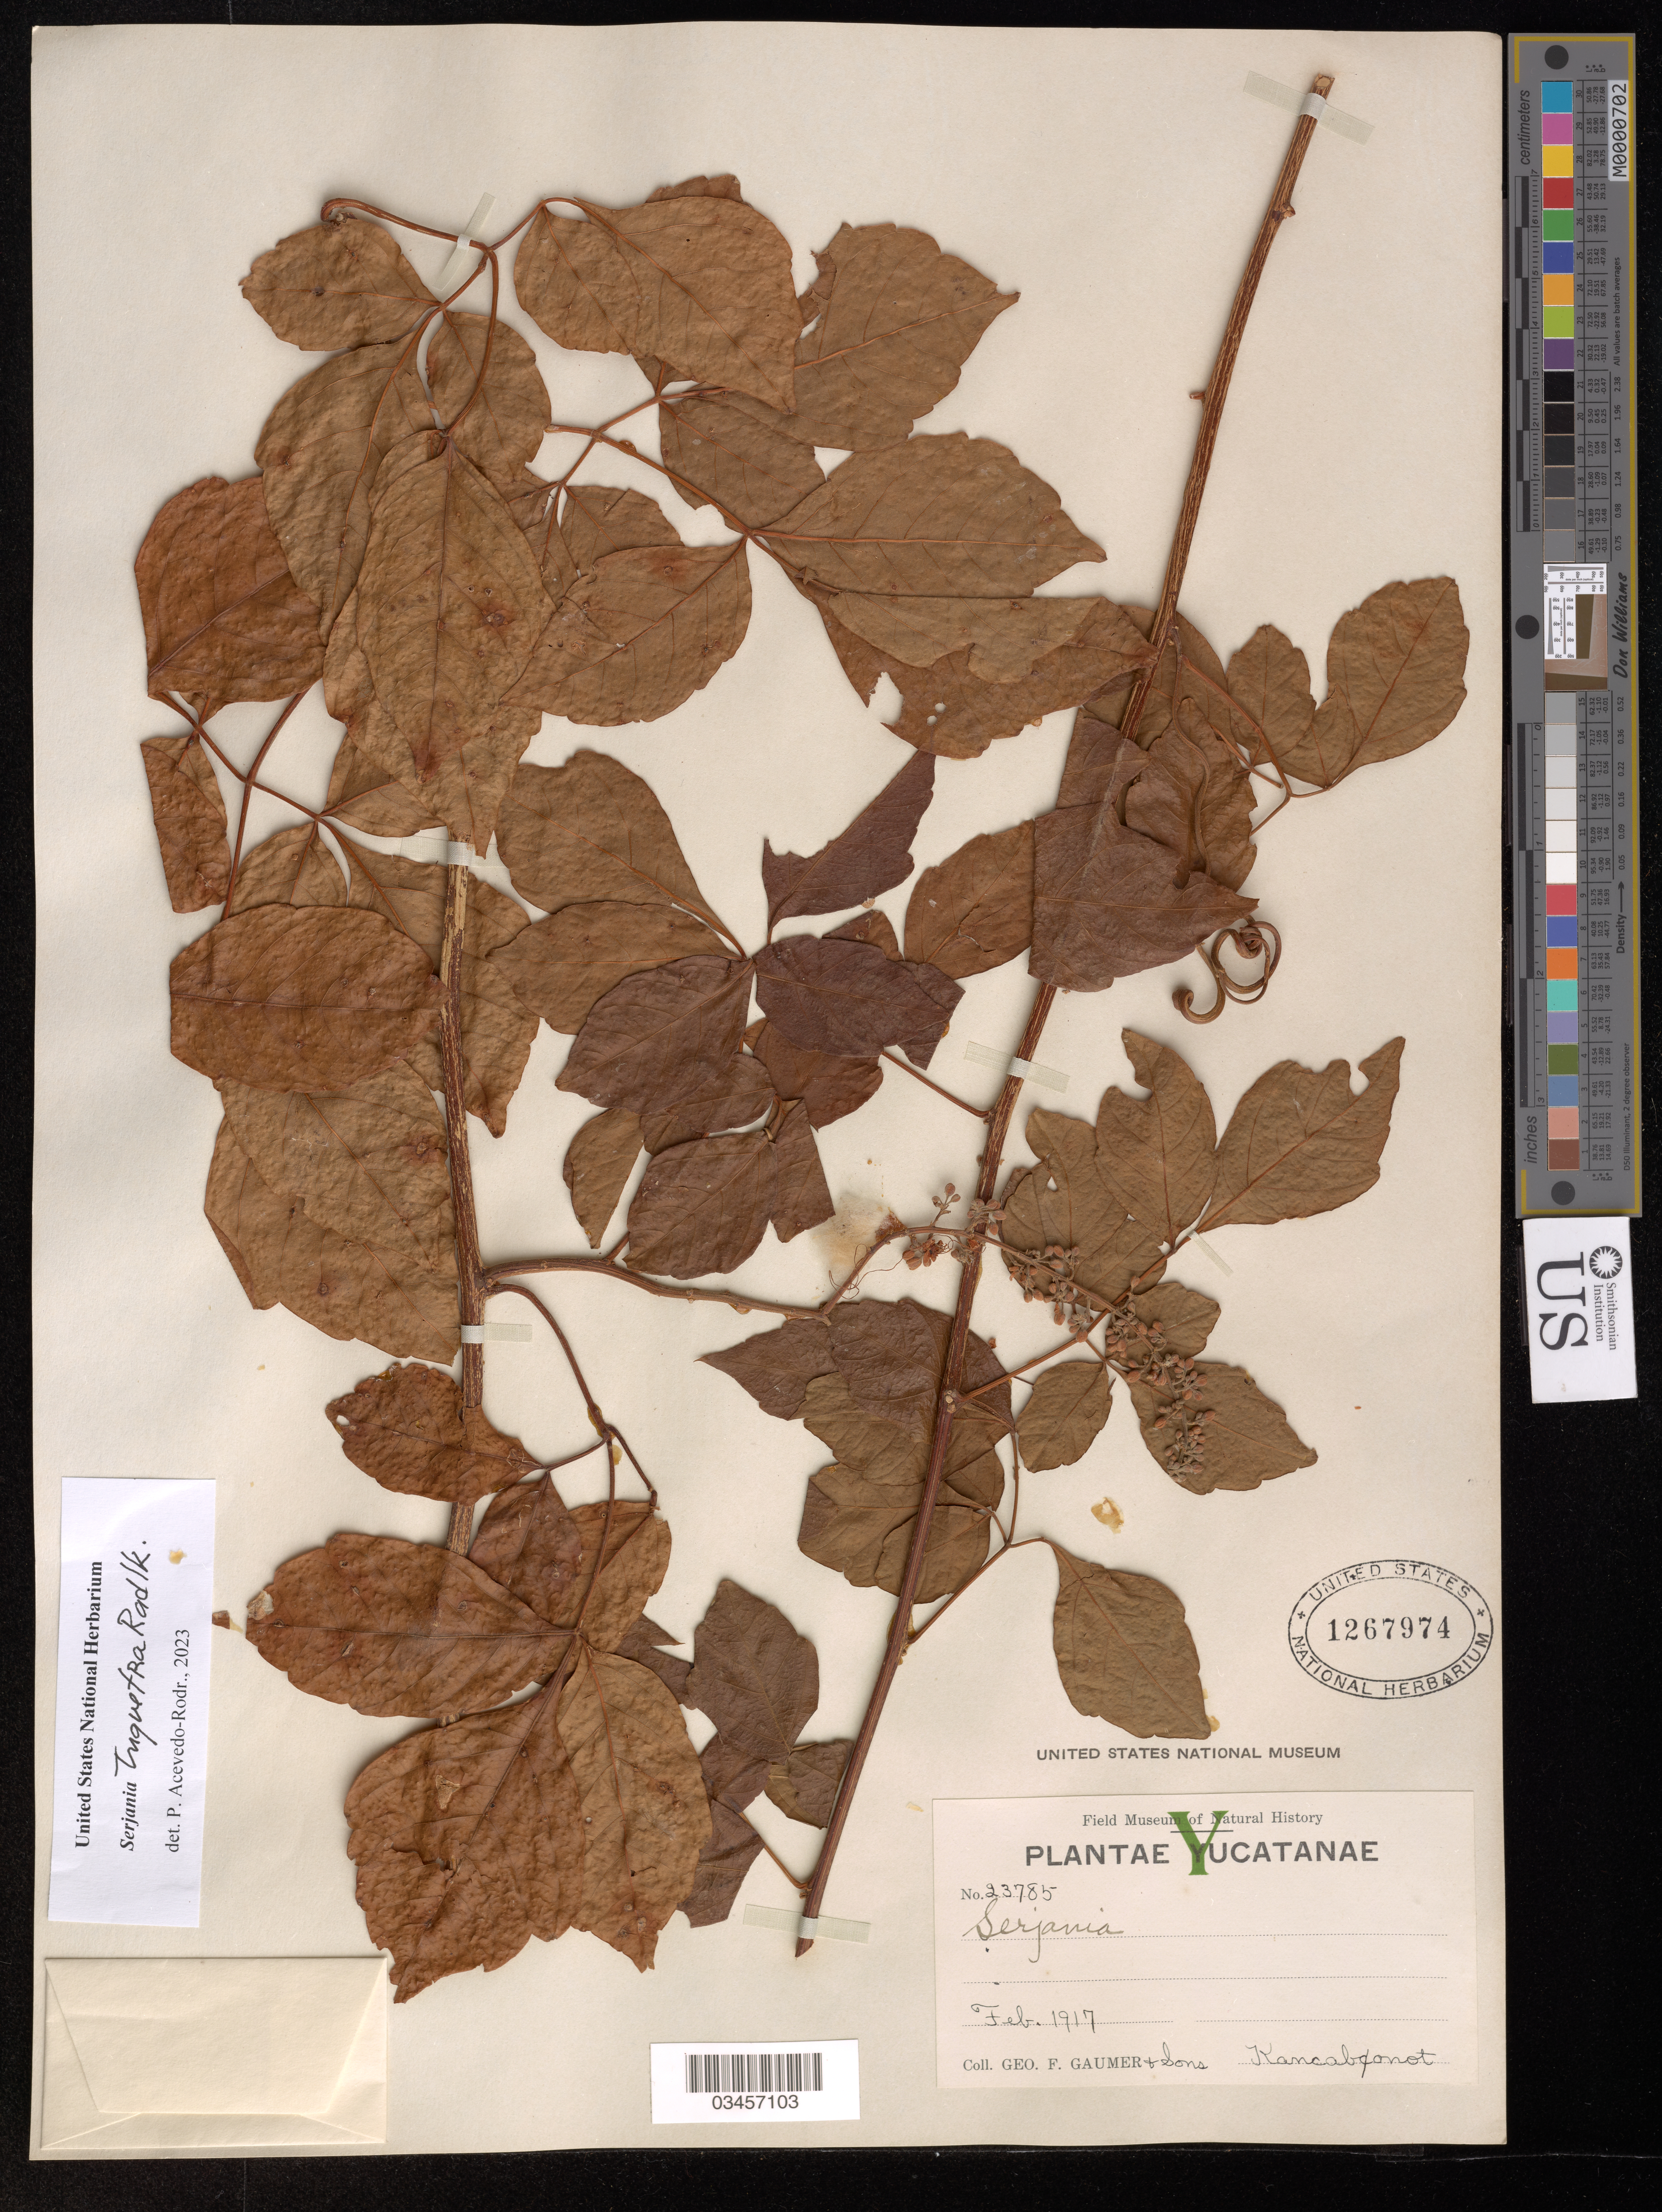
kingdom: Plantae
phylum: Tracheophyta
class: Magnoliopsida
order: Sapindales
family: Sapindaceae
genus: Serjania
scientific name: Serjania triquetra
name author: Radlk.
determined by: Acevedo-Rodriguez, P., (US), Smithsonian Institution - National Museum of Natural History (UNITED STATES)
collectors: G. F. Gaumer et al.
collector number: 23785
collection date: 1917-02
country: Mexico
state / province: Yucatan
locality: Kancabonot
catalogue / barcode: US 1267974